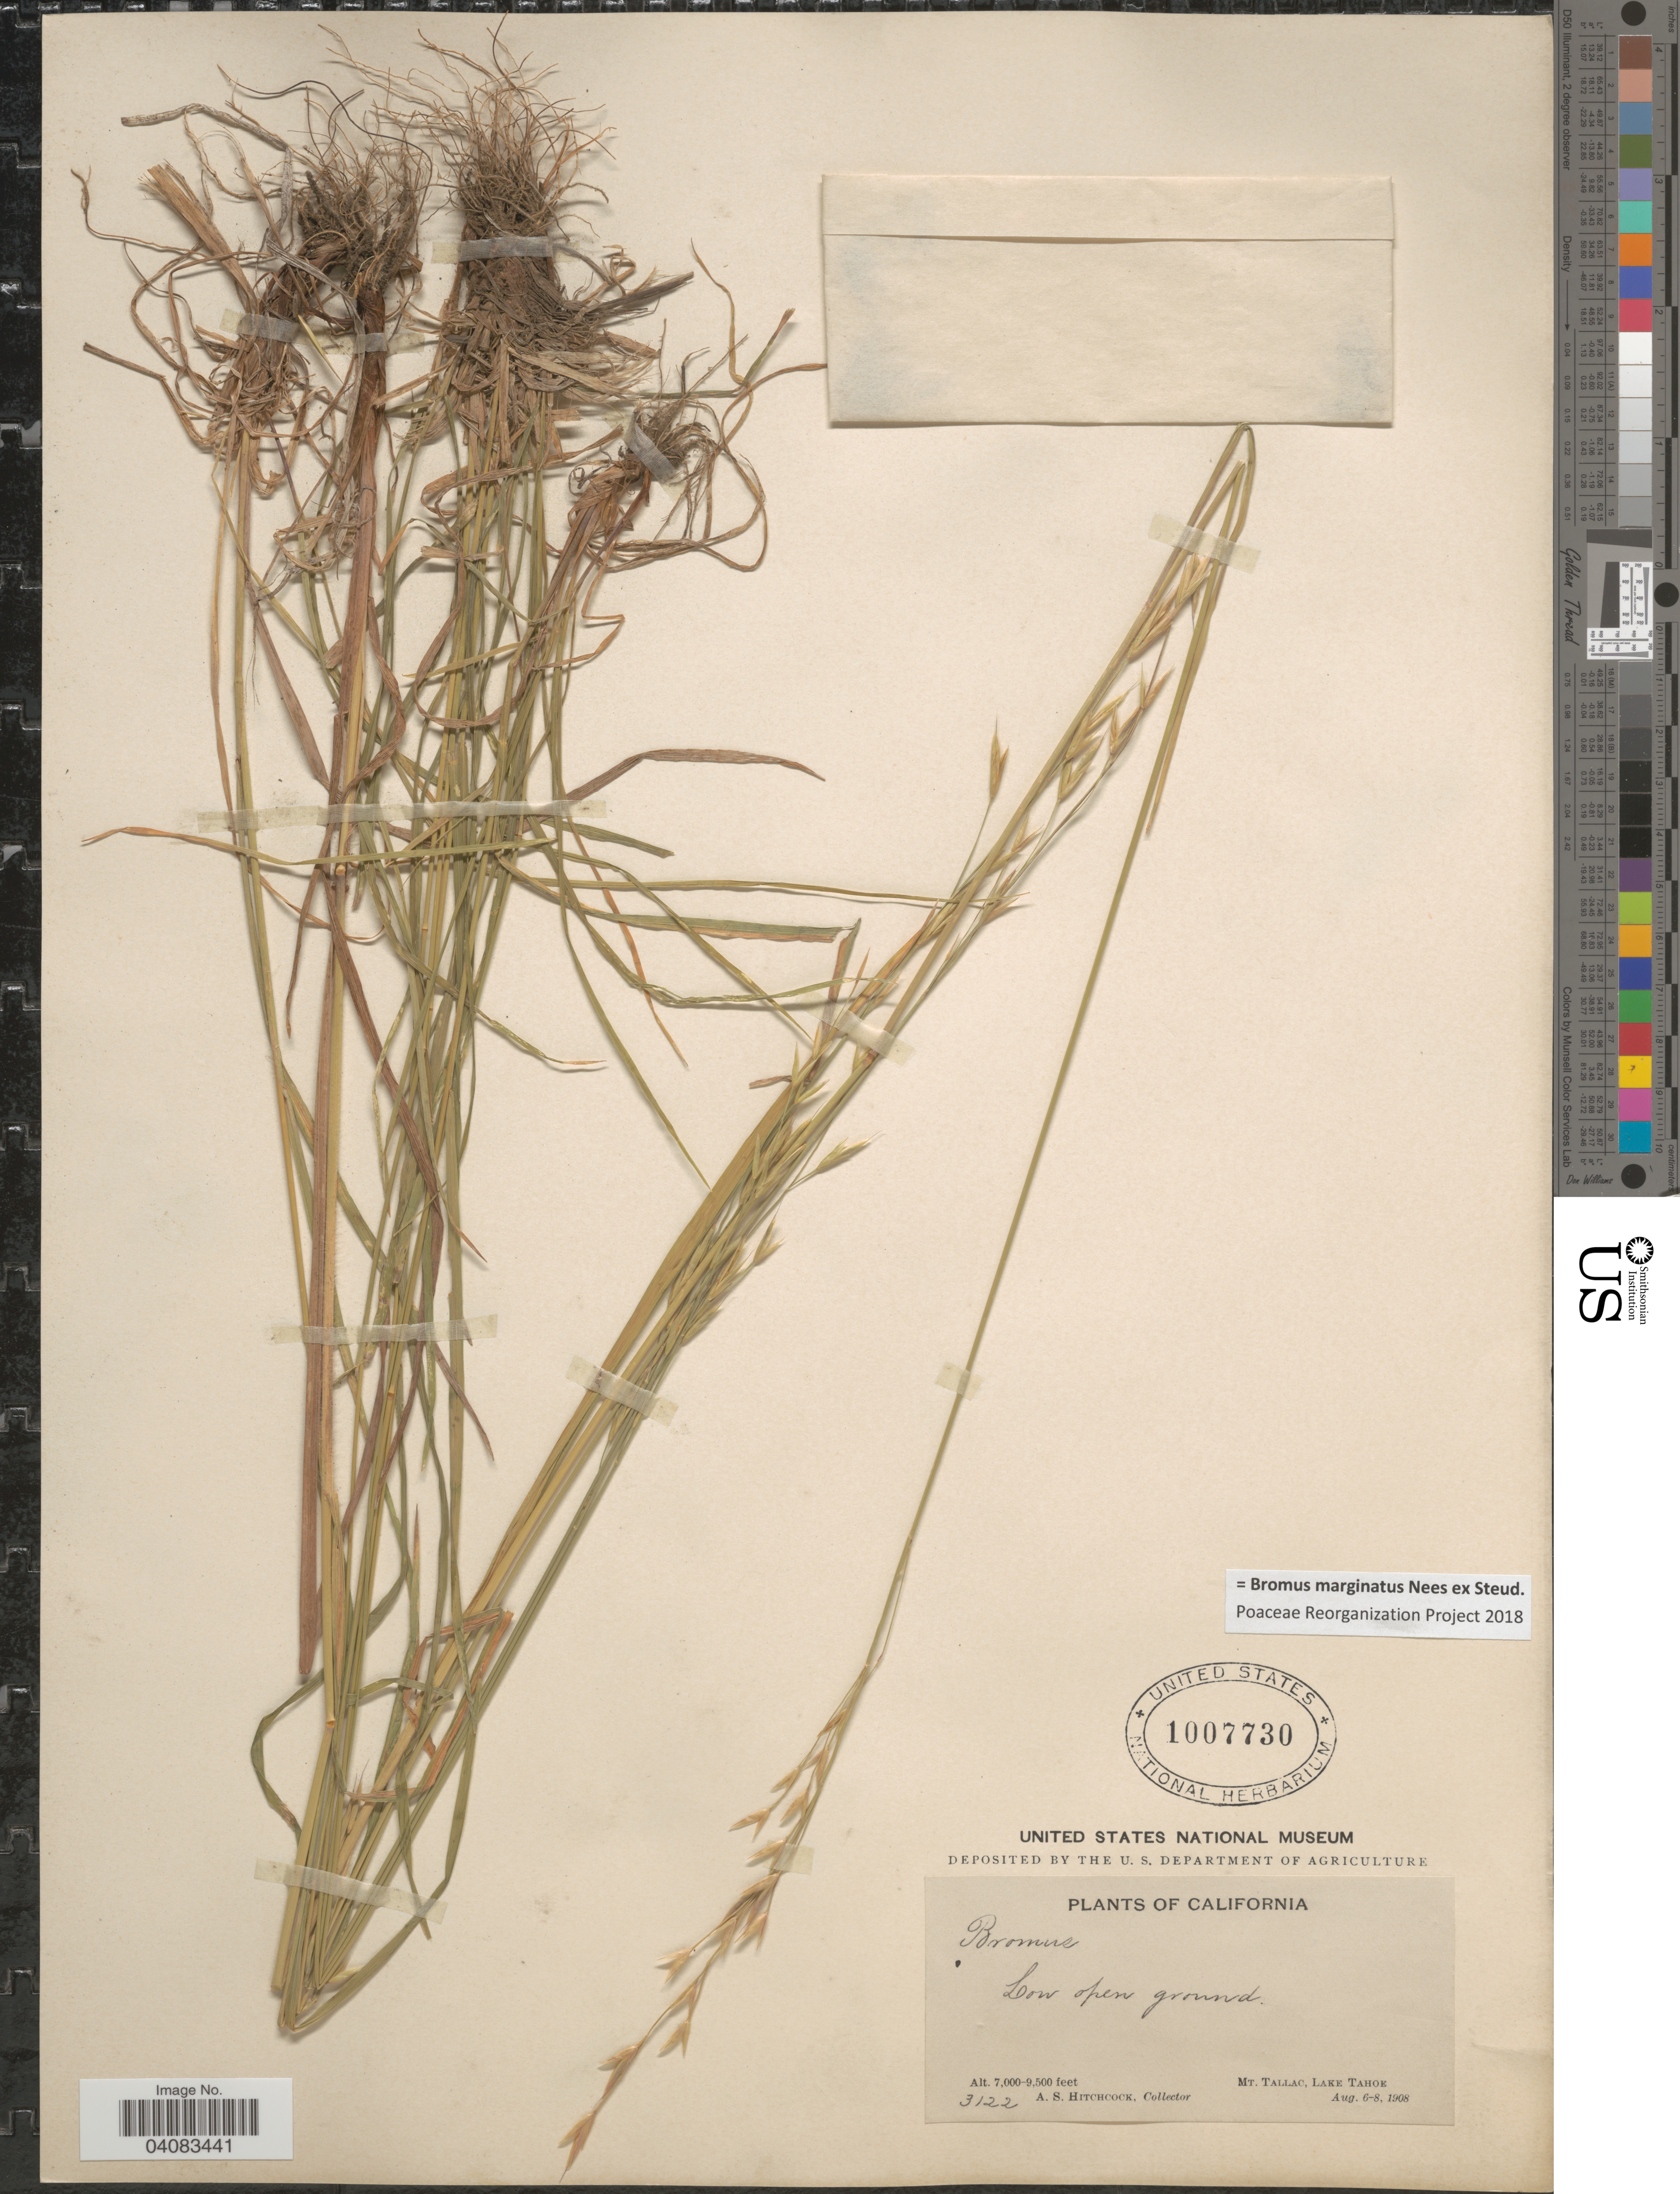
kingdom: Plantae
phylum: Tracheophyta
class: Liliopsida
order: Poales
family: Poaceae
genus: Bromus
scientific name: Bromus marginatus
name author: Nees ex Steud.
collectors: A. S. Hitchcock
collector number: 3122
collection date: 1908-08-06/1908-08-08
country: United States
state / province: California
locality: Mt. Tallac, Lake Tahoe.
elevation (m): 2134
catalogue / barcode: US 1007730